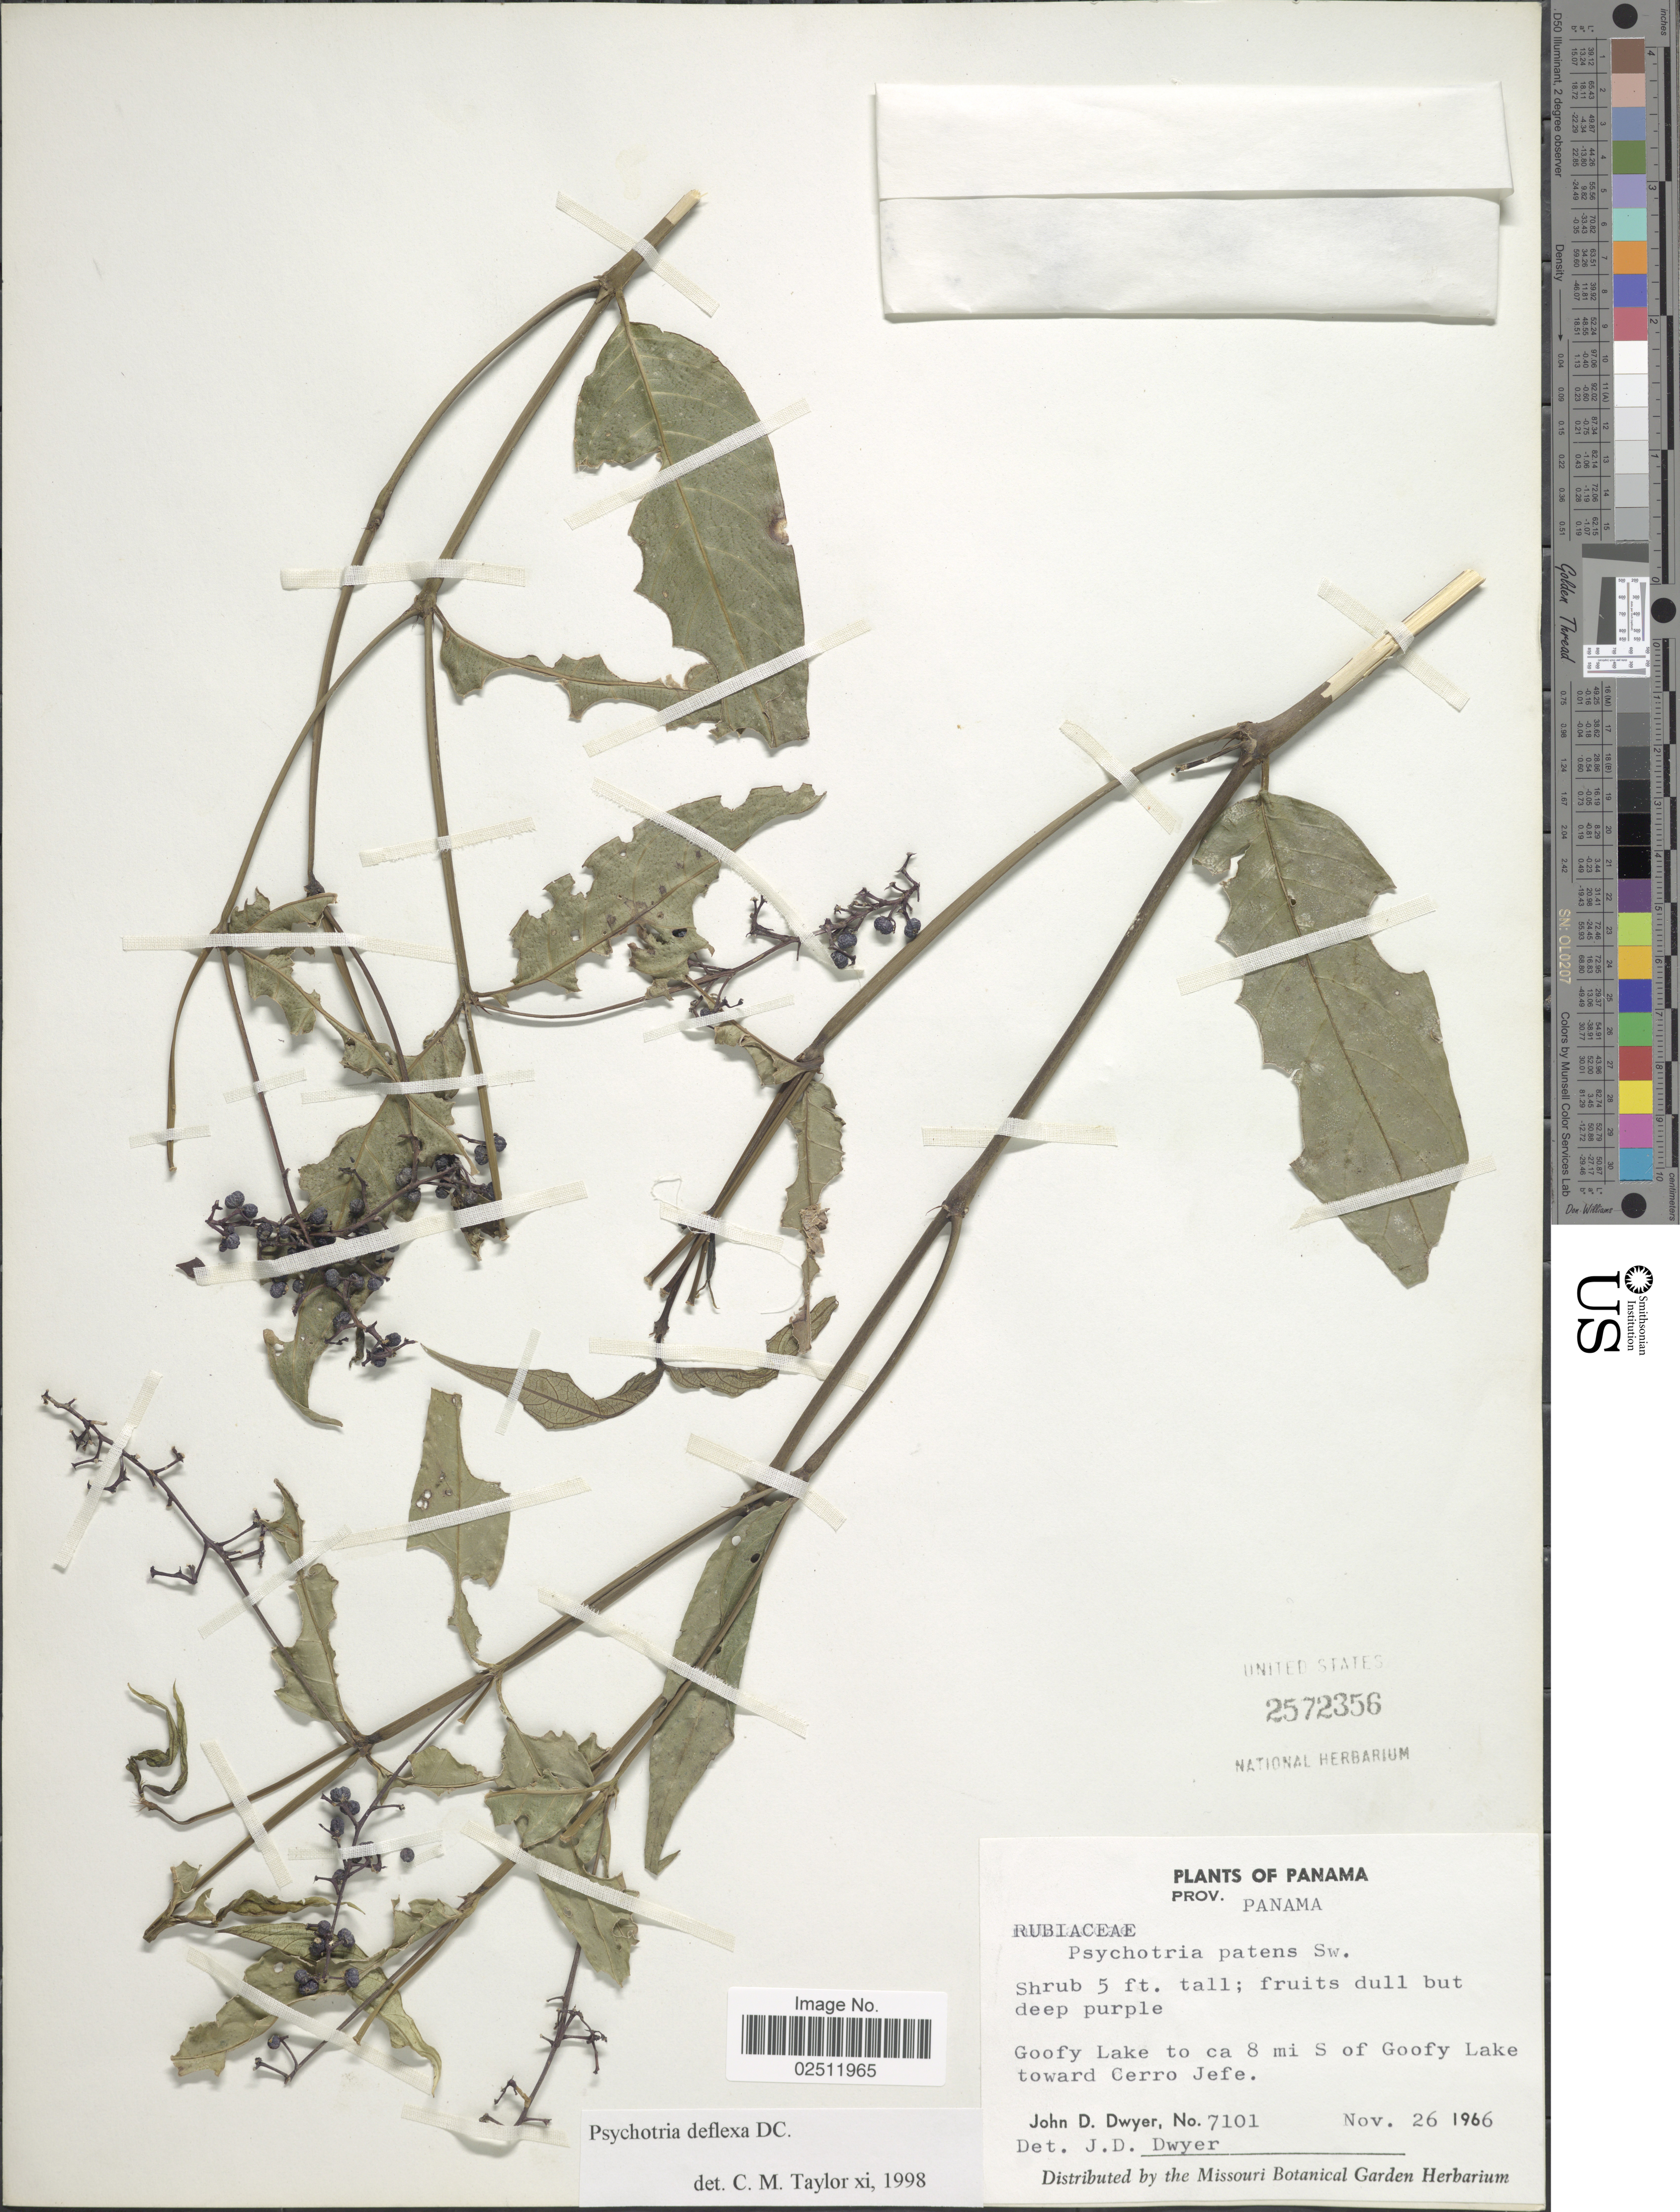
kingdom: Plantae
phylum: Tracheophyta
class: Magnoliopsida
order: Gentianales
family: Rubiaceae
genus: Psychotria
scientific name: Psychotria deflexa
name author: DC.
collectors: J. D. Dwyer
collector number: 7101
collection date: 1966-11-26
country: Panama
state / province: Panamá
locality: Goofy Lake to ca 8 mi S of Goofy Lake toward Cerro Jefe.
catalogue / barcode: US 2572356